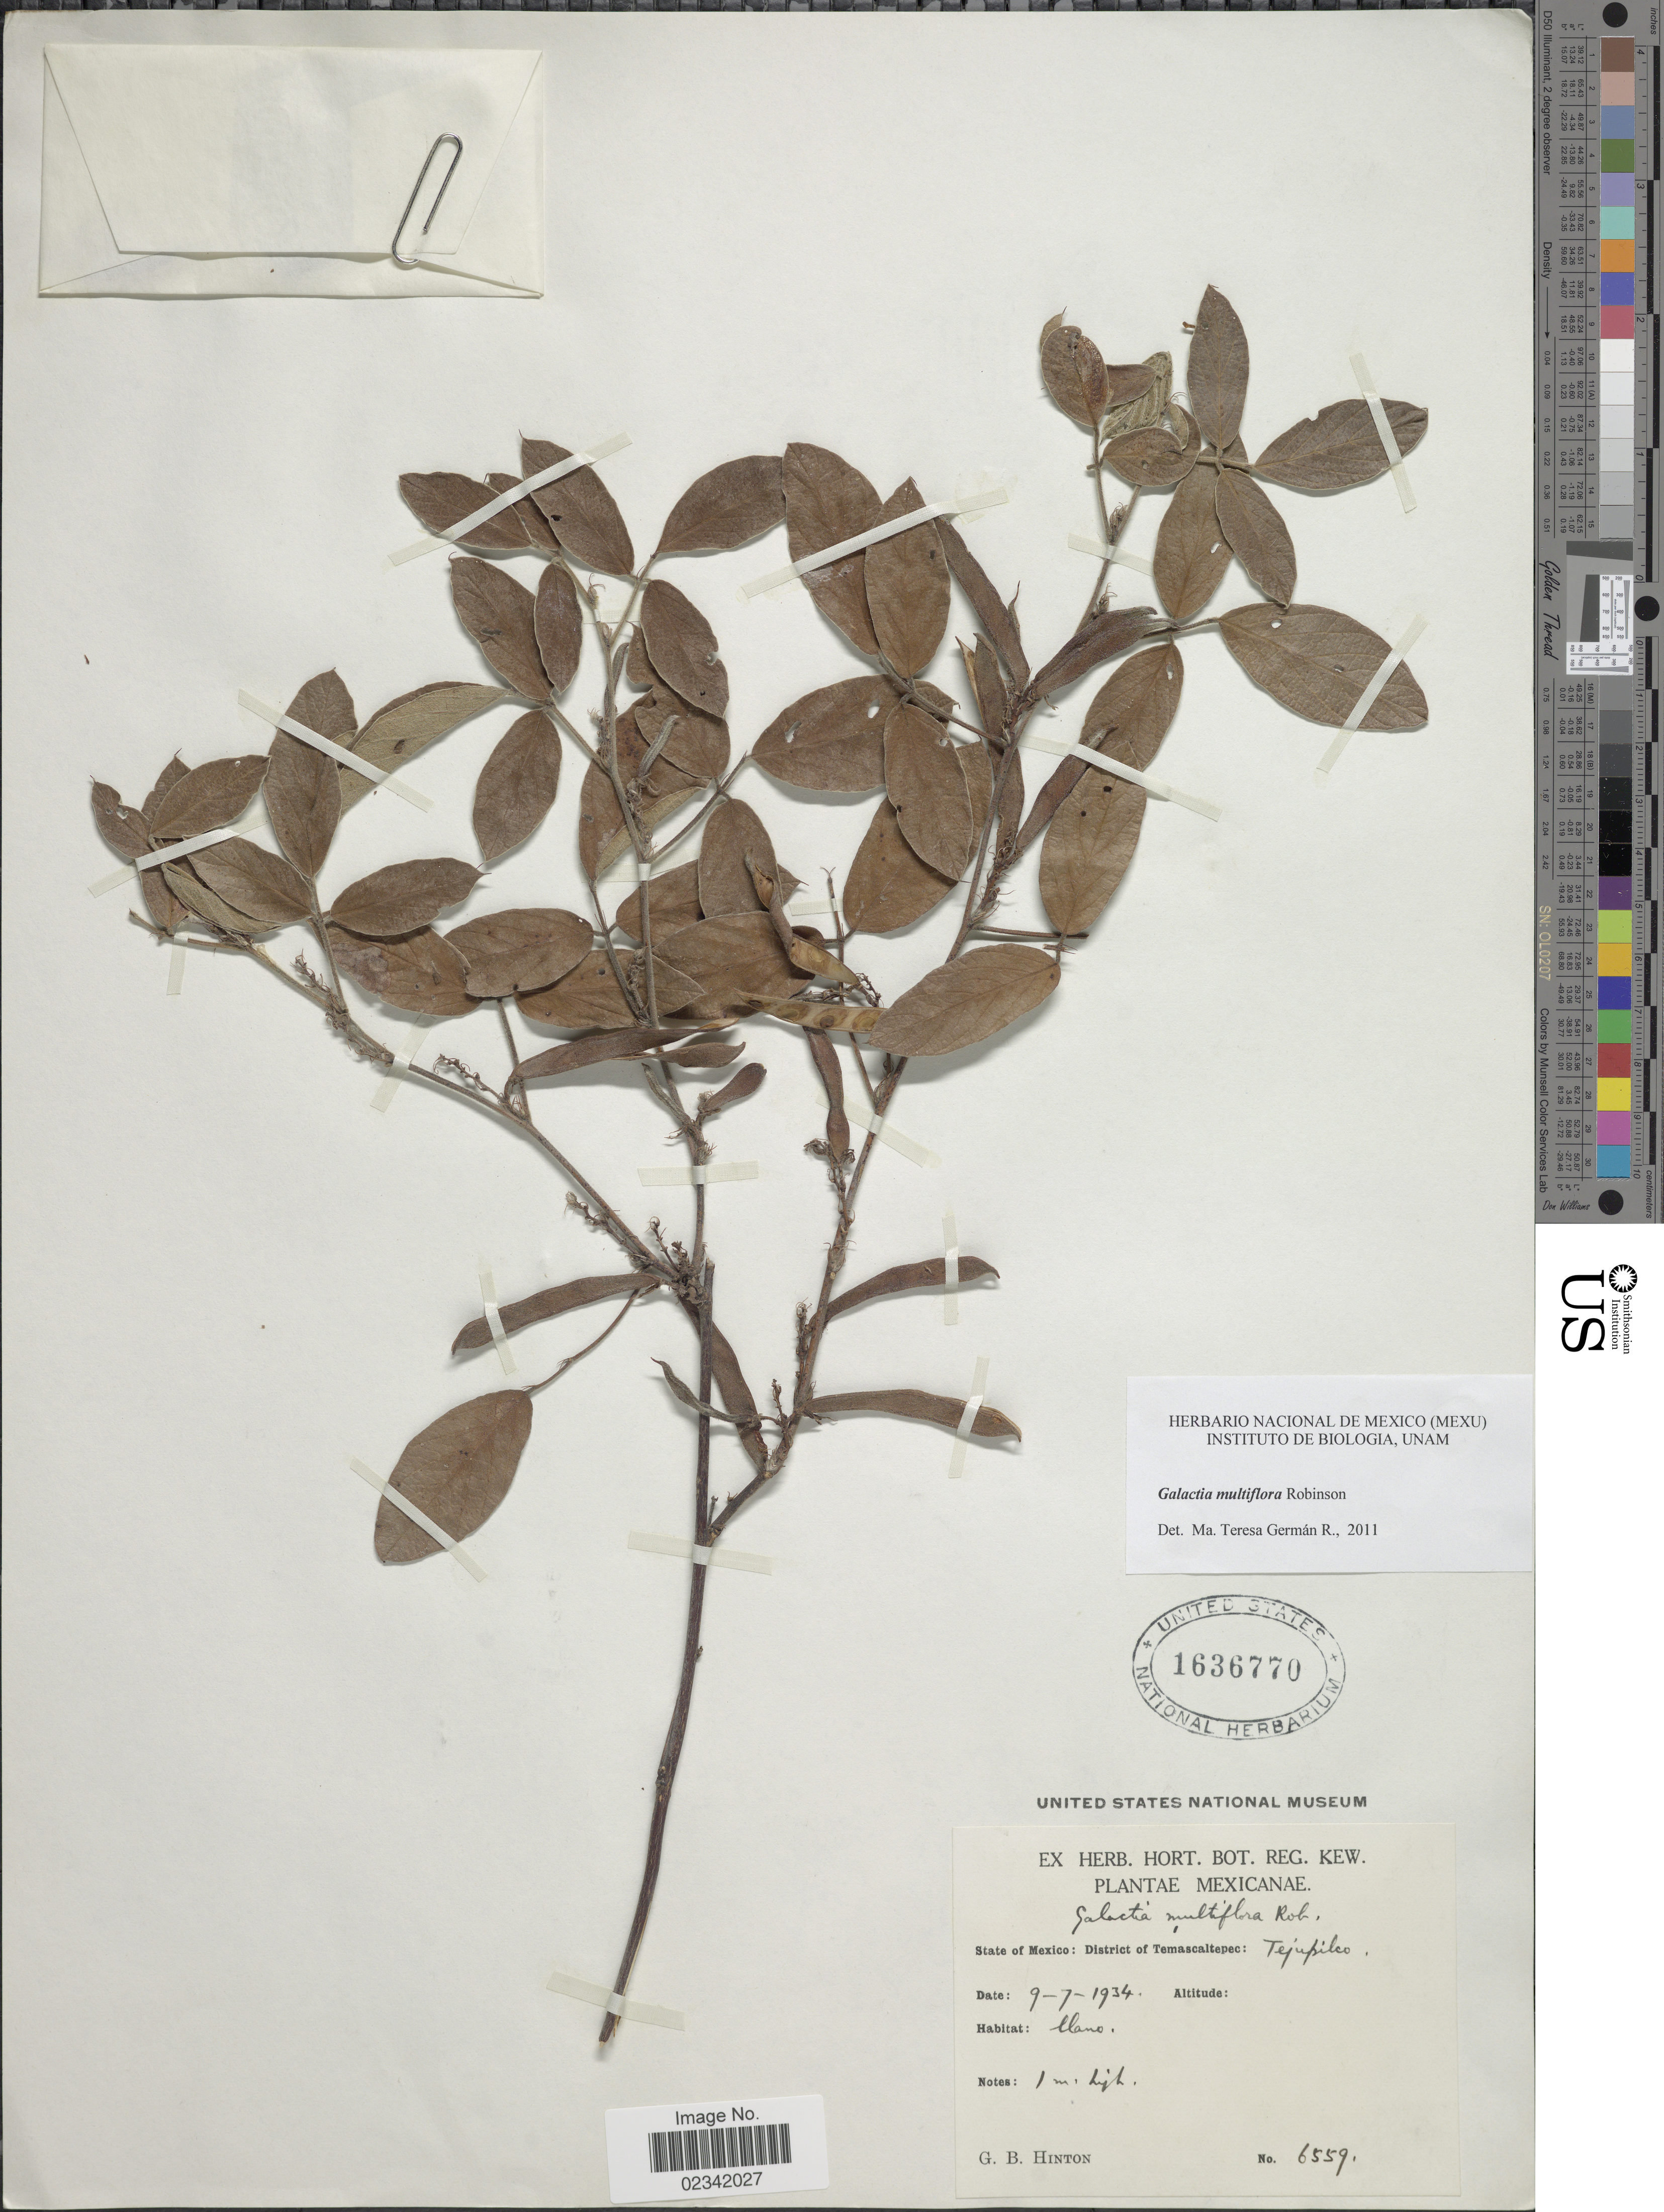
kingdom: Plantae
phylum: Tracheophyta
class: Magnoliopsida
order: Fabales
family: Fabaceae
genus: Galactia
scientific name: Galactia multiflora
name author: B.L. Rob.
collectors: G. B. Hinton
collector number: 6559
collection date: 1934-07-09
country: Mexico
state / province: México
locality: State of Mexico: District of Temascaltepec: Tejupilco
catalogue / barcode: US 1636770